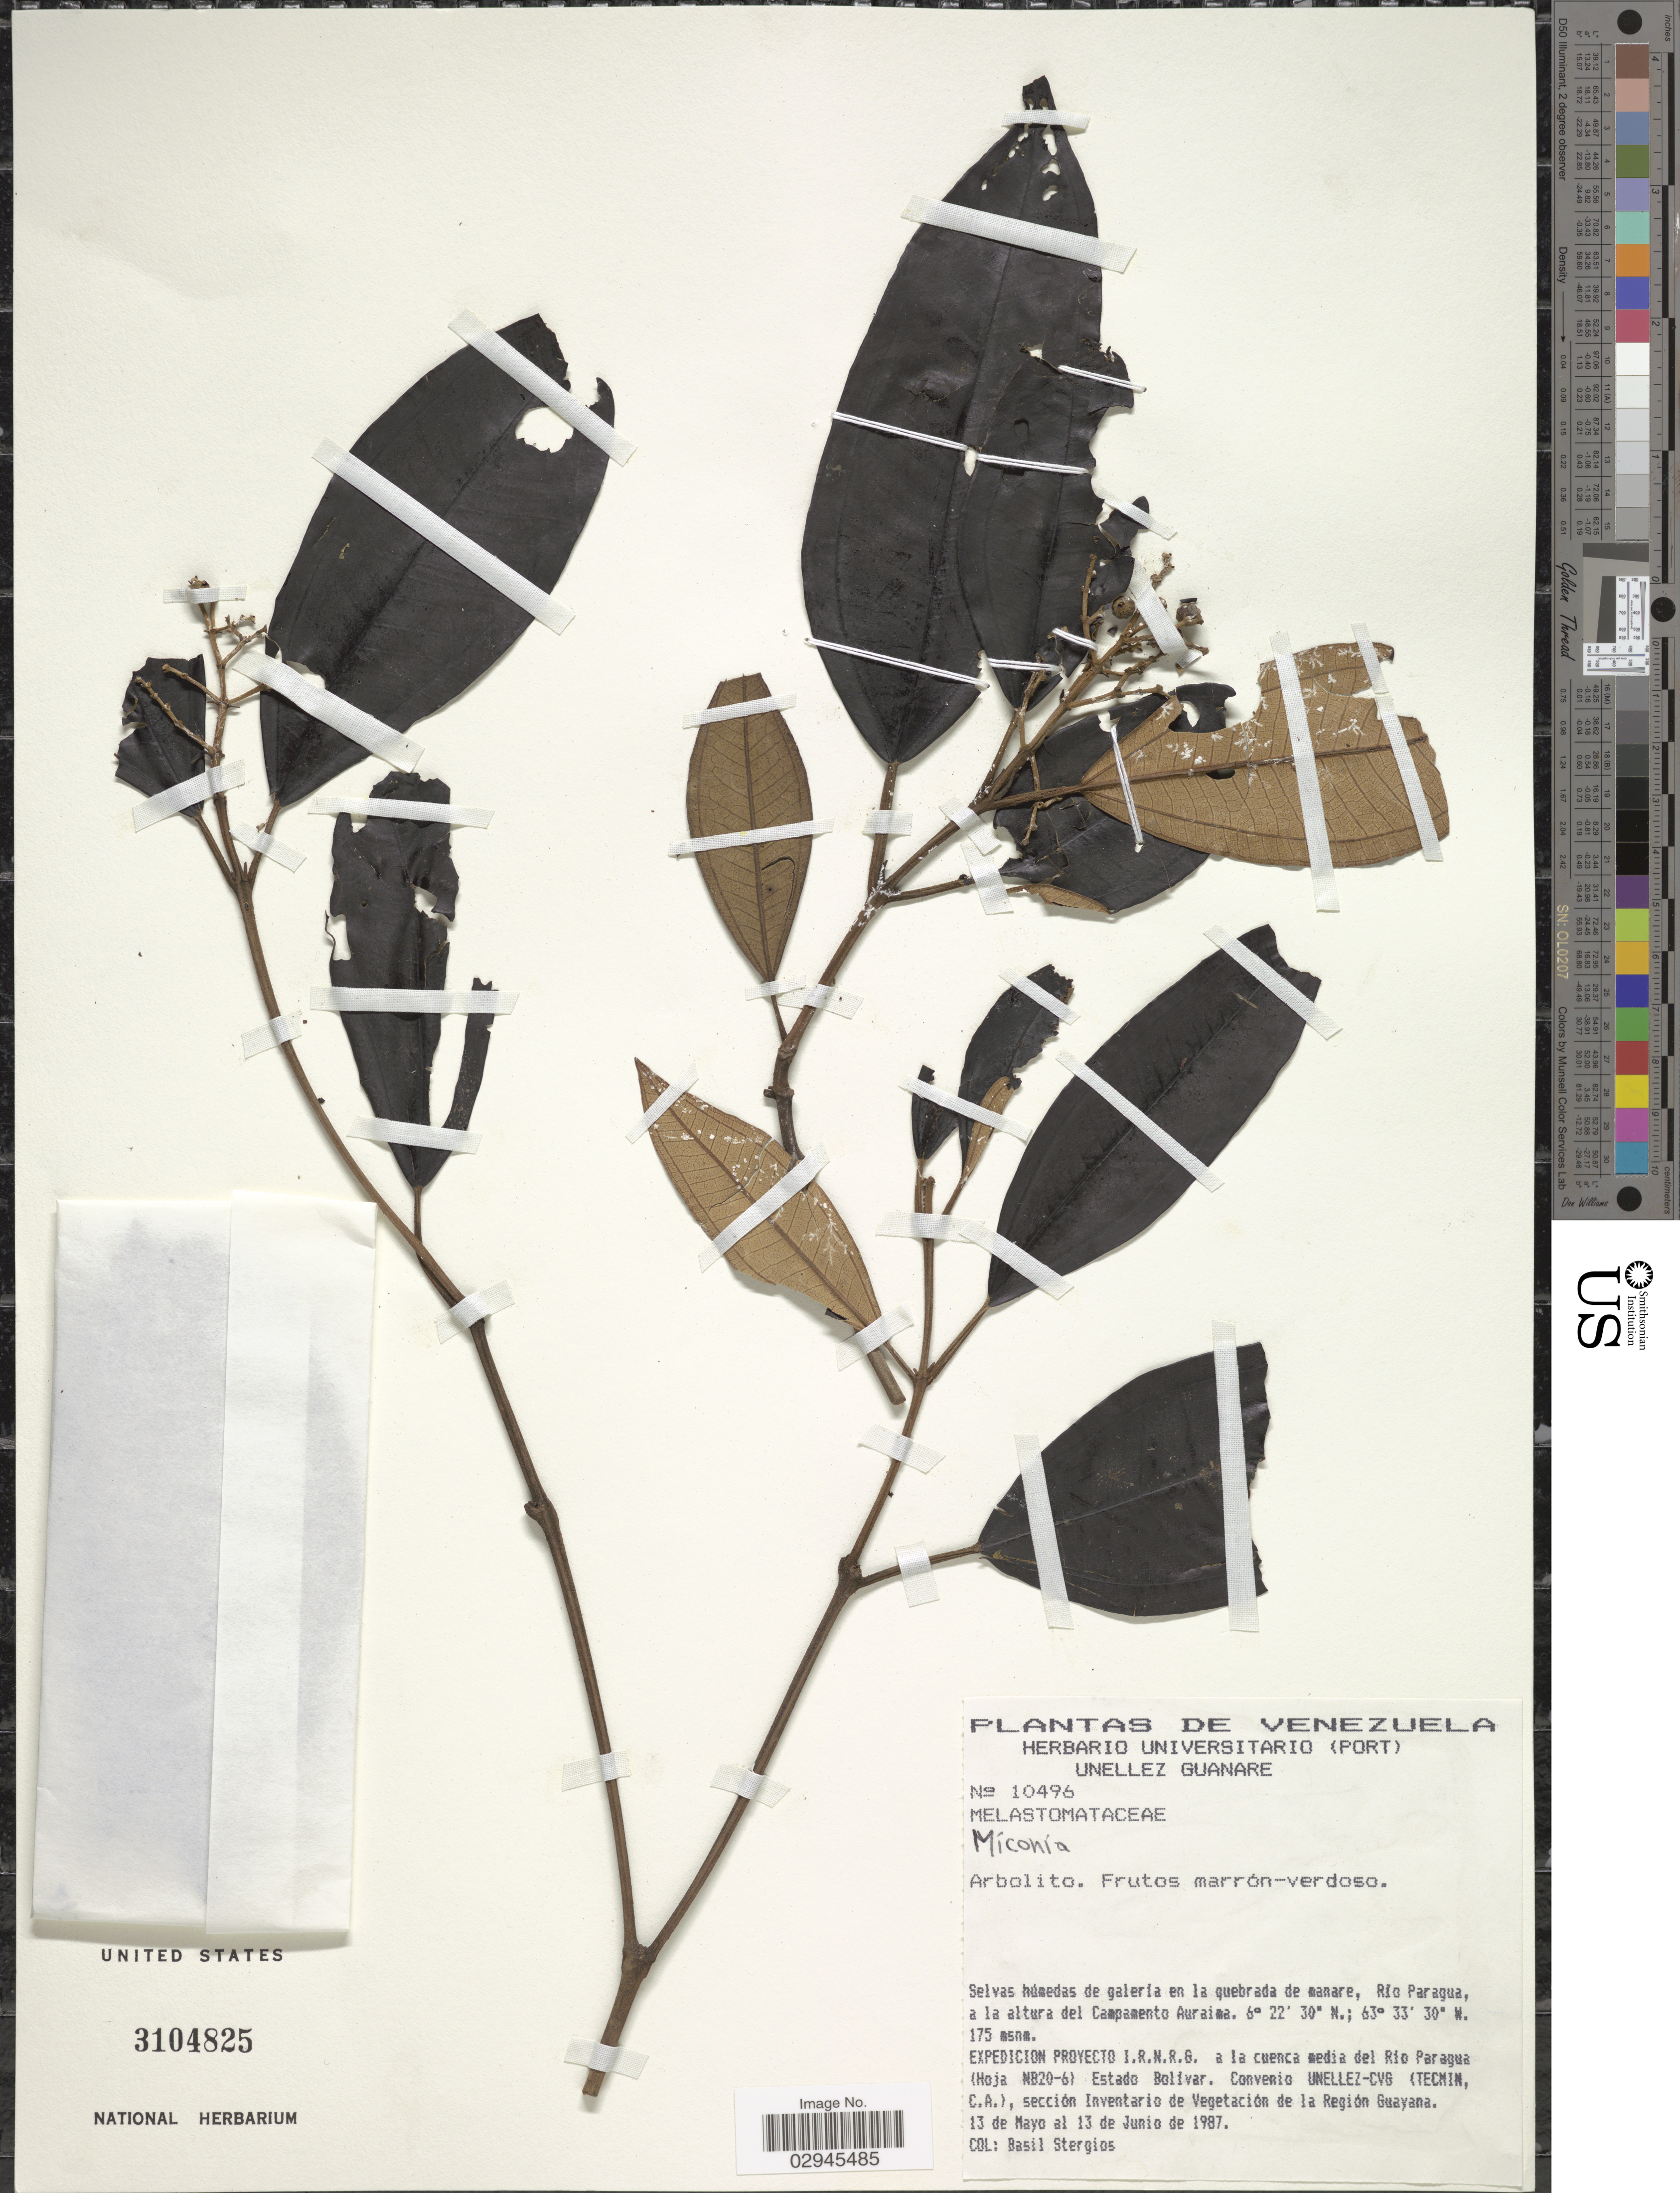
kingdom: Plantae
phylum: Tracheophyta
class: Magnoliopsida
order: Myrtales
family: Melastomataceae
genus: Miconia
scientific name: Miconia sp.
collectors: B. G. Stergios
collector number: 10496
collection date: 1987-05-13/1987-06-13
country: Venezuela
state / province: Bolivar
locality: Rio Paragua a la altura del Campamento Auraima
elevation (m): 175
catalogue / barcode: US 3104825